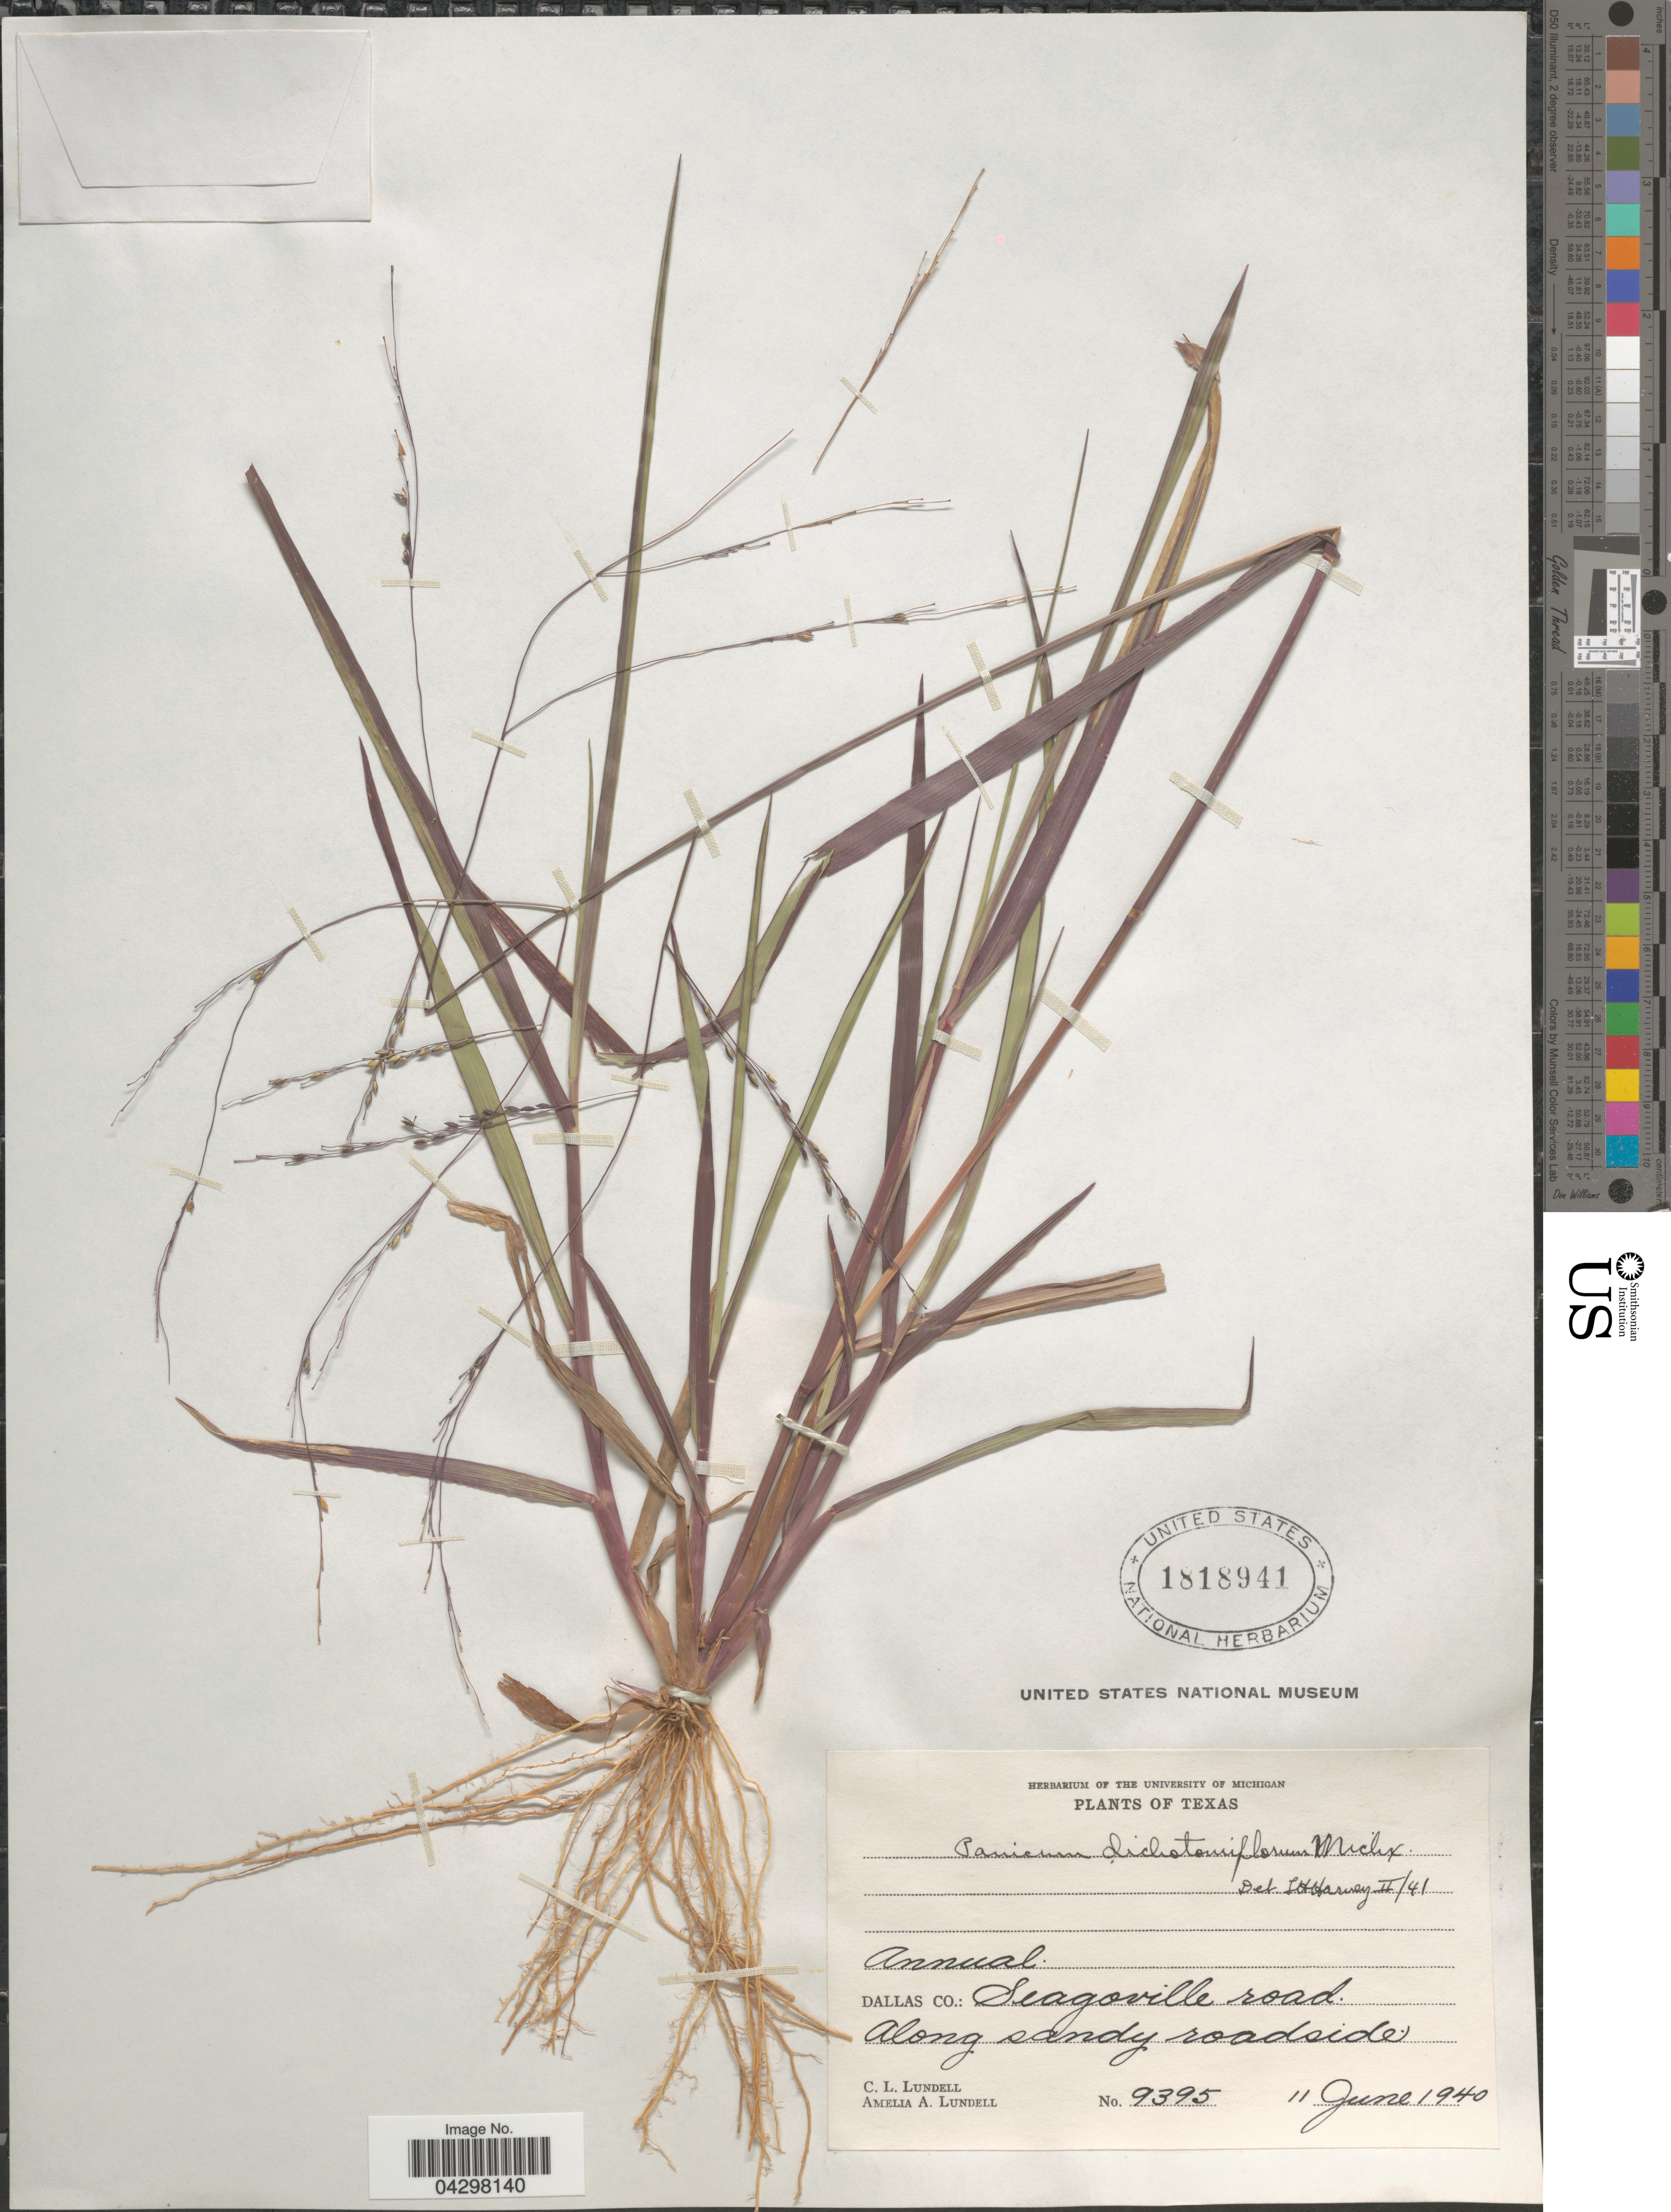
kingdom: Plantae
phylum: Tracheophyta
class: Liliopsida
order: Poales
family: Poaceae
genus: Panicum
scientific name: Panicum dichotomiflorum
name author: Michx.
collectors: C. L. Lundell & A. A. Lundell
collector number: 9395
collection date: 1940-06-11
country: United States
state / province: Texas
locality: Dallas Co.: Seagoville road.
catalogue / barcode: US 1818941